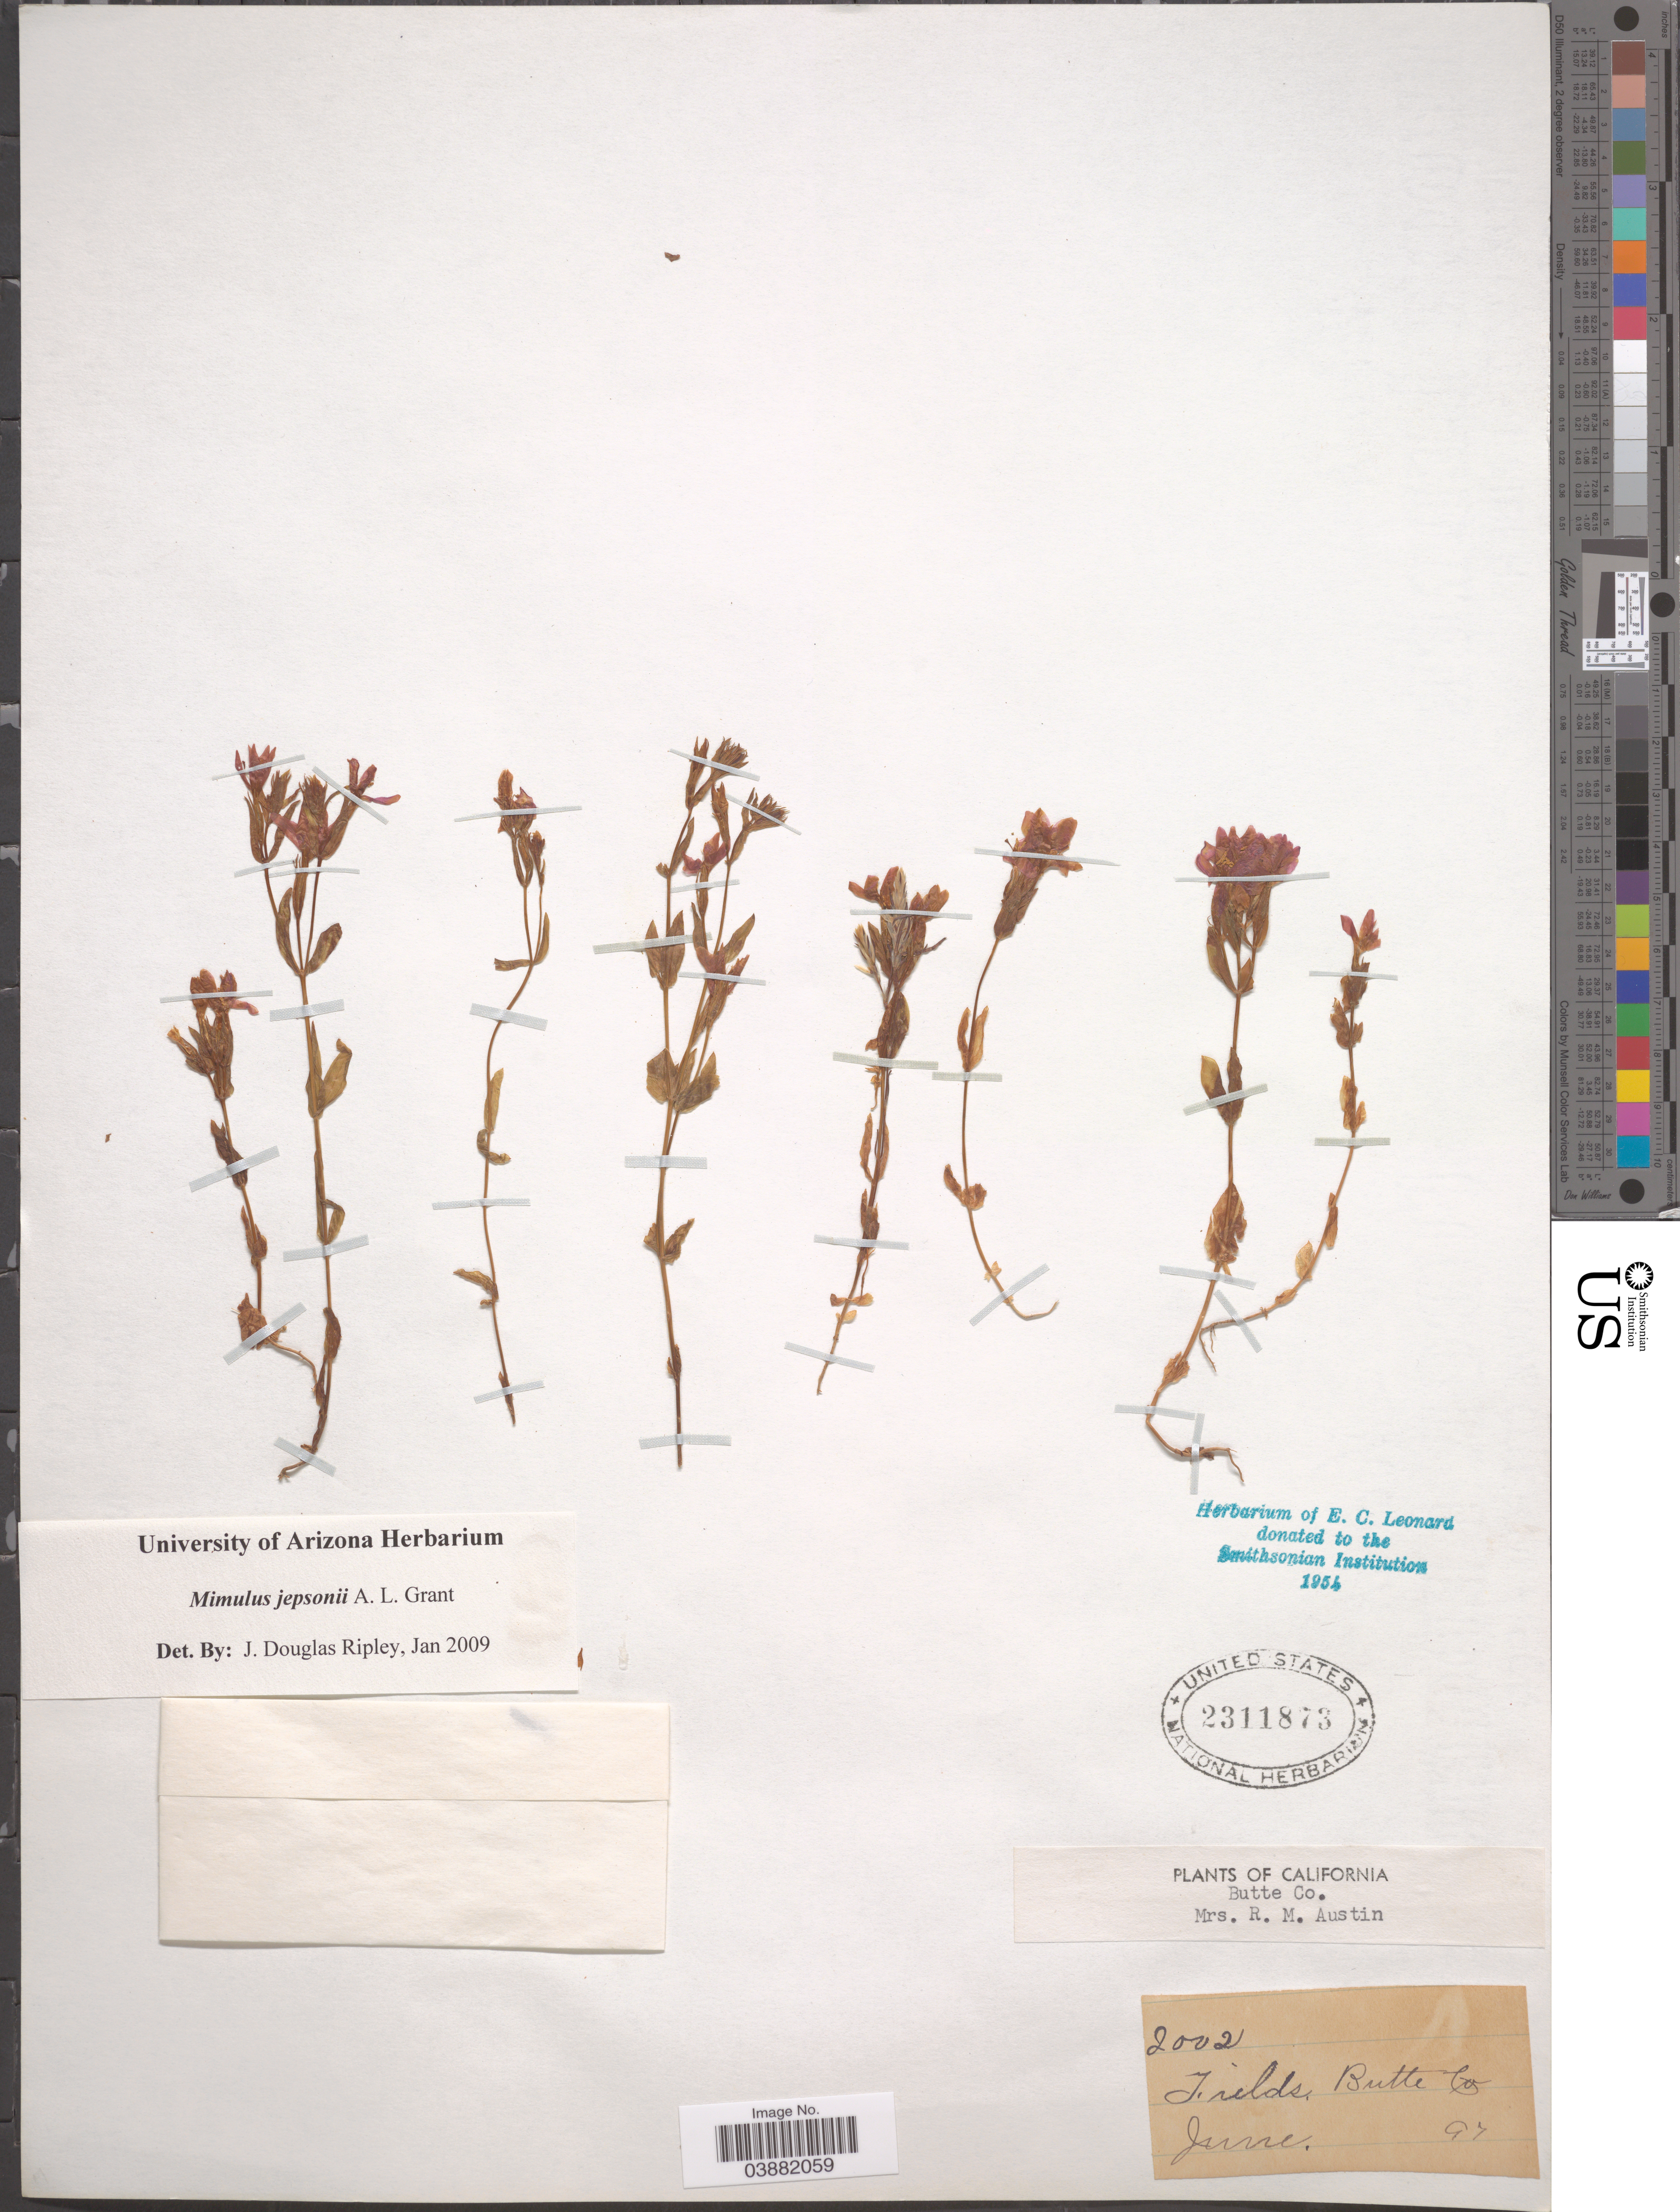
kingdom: Plantae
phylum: Tracheophyta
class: Magnoliopsida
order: Lamiales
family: Phrymaceae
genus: Mimulus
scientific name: Mimulus jepsonii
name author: A.L. Grant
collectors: R. Austin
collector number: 2002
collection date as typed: Transcribed d/m/y: /6/97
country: United States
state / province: California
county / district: Butte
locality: Butte Co.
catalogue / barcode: US 2311873